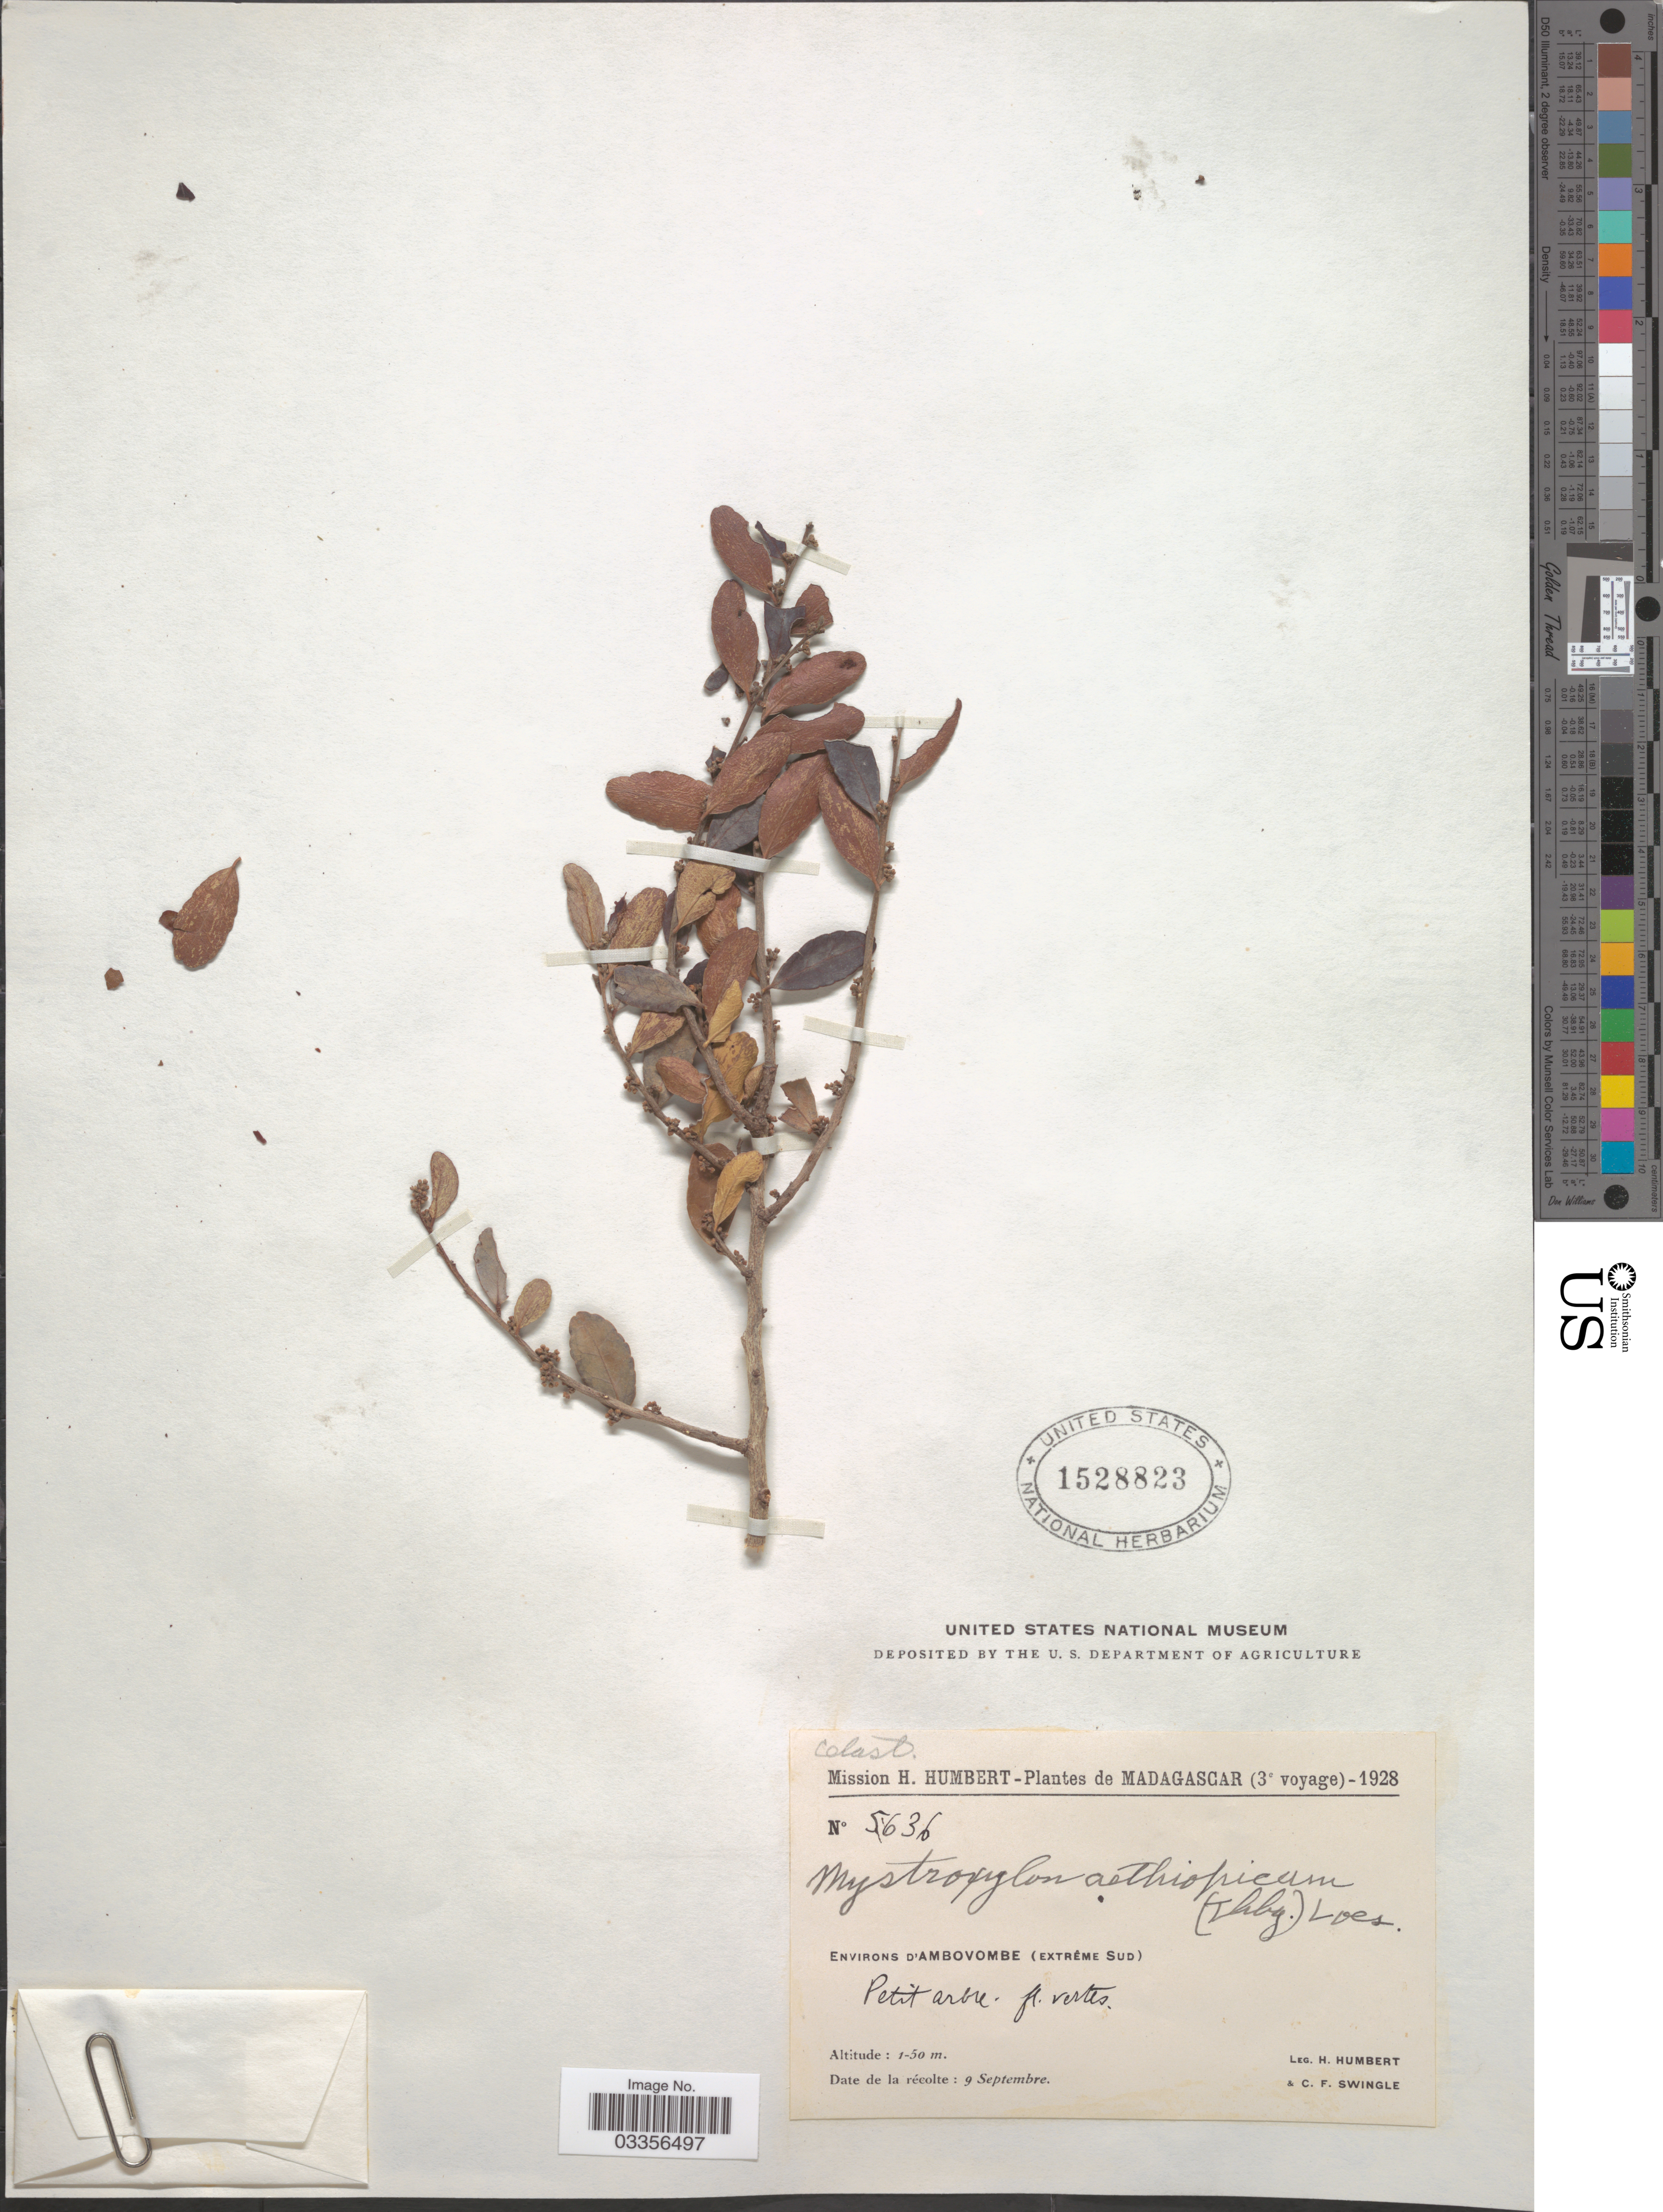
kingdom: Plantae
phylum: Tracheophyta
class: Magnoliopsida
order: Celastrales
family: Celastraceae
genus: Mystroxylon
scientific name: Mystroxylon aethiopicum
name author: (Thunb.) Loes.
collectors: H. Humbert & C. Swingle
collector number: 5636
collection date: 1928-09-09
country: Madagascar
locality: Environs d'Ambovombe (extréme Sud).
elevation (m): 1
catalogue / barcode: US 1528823